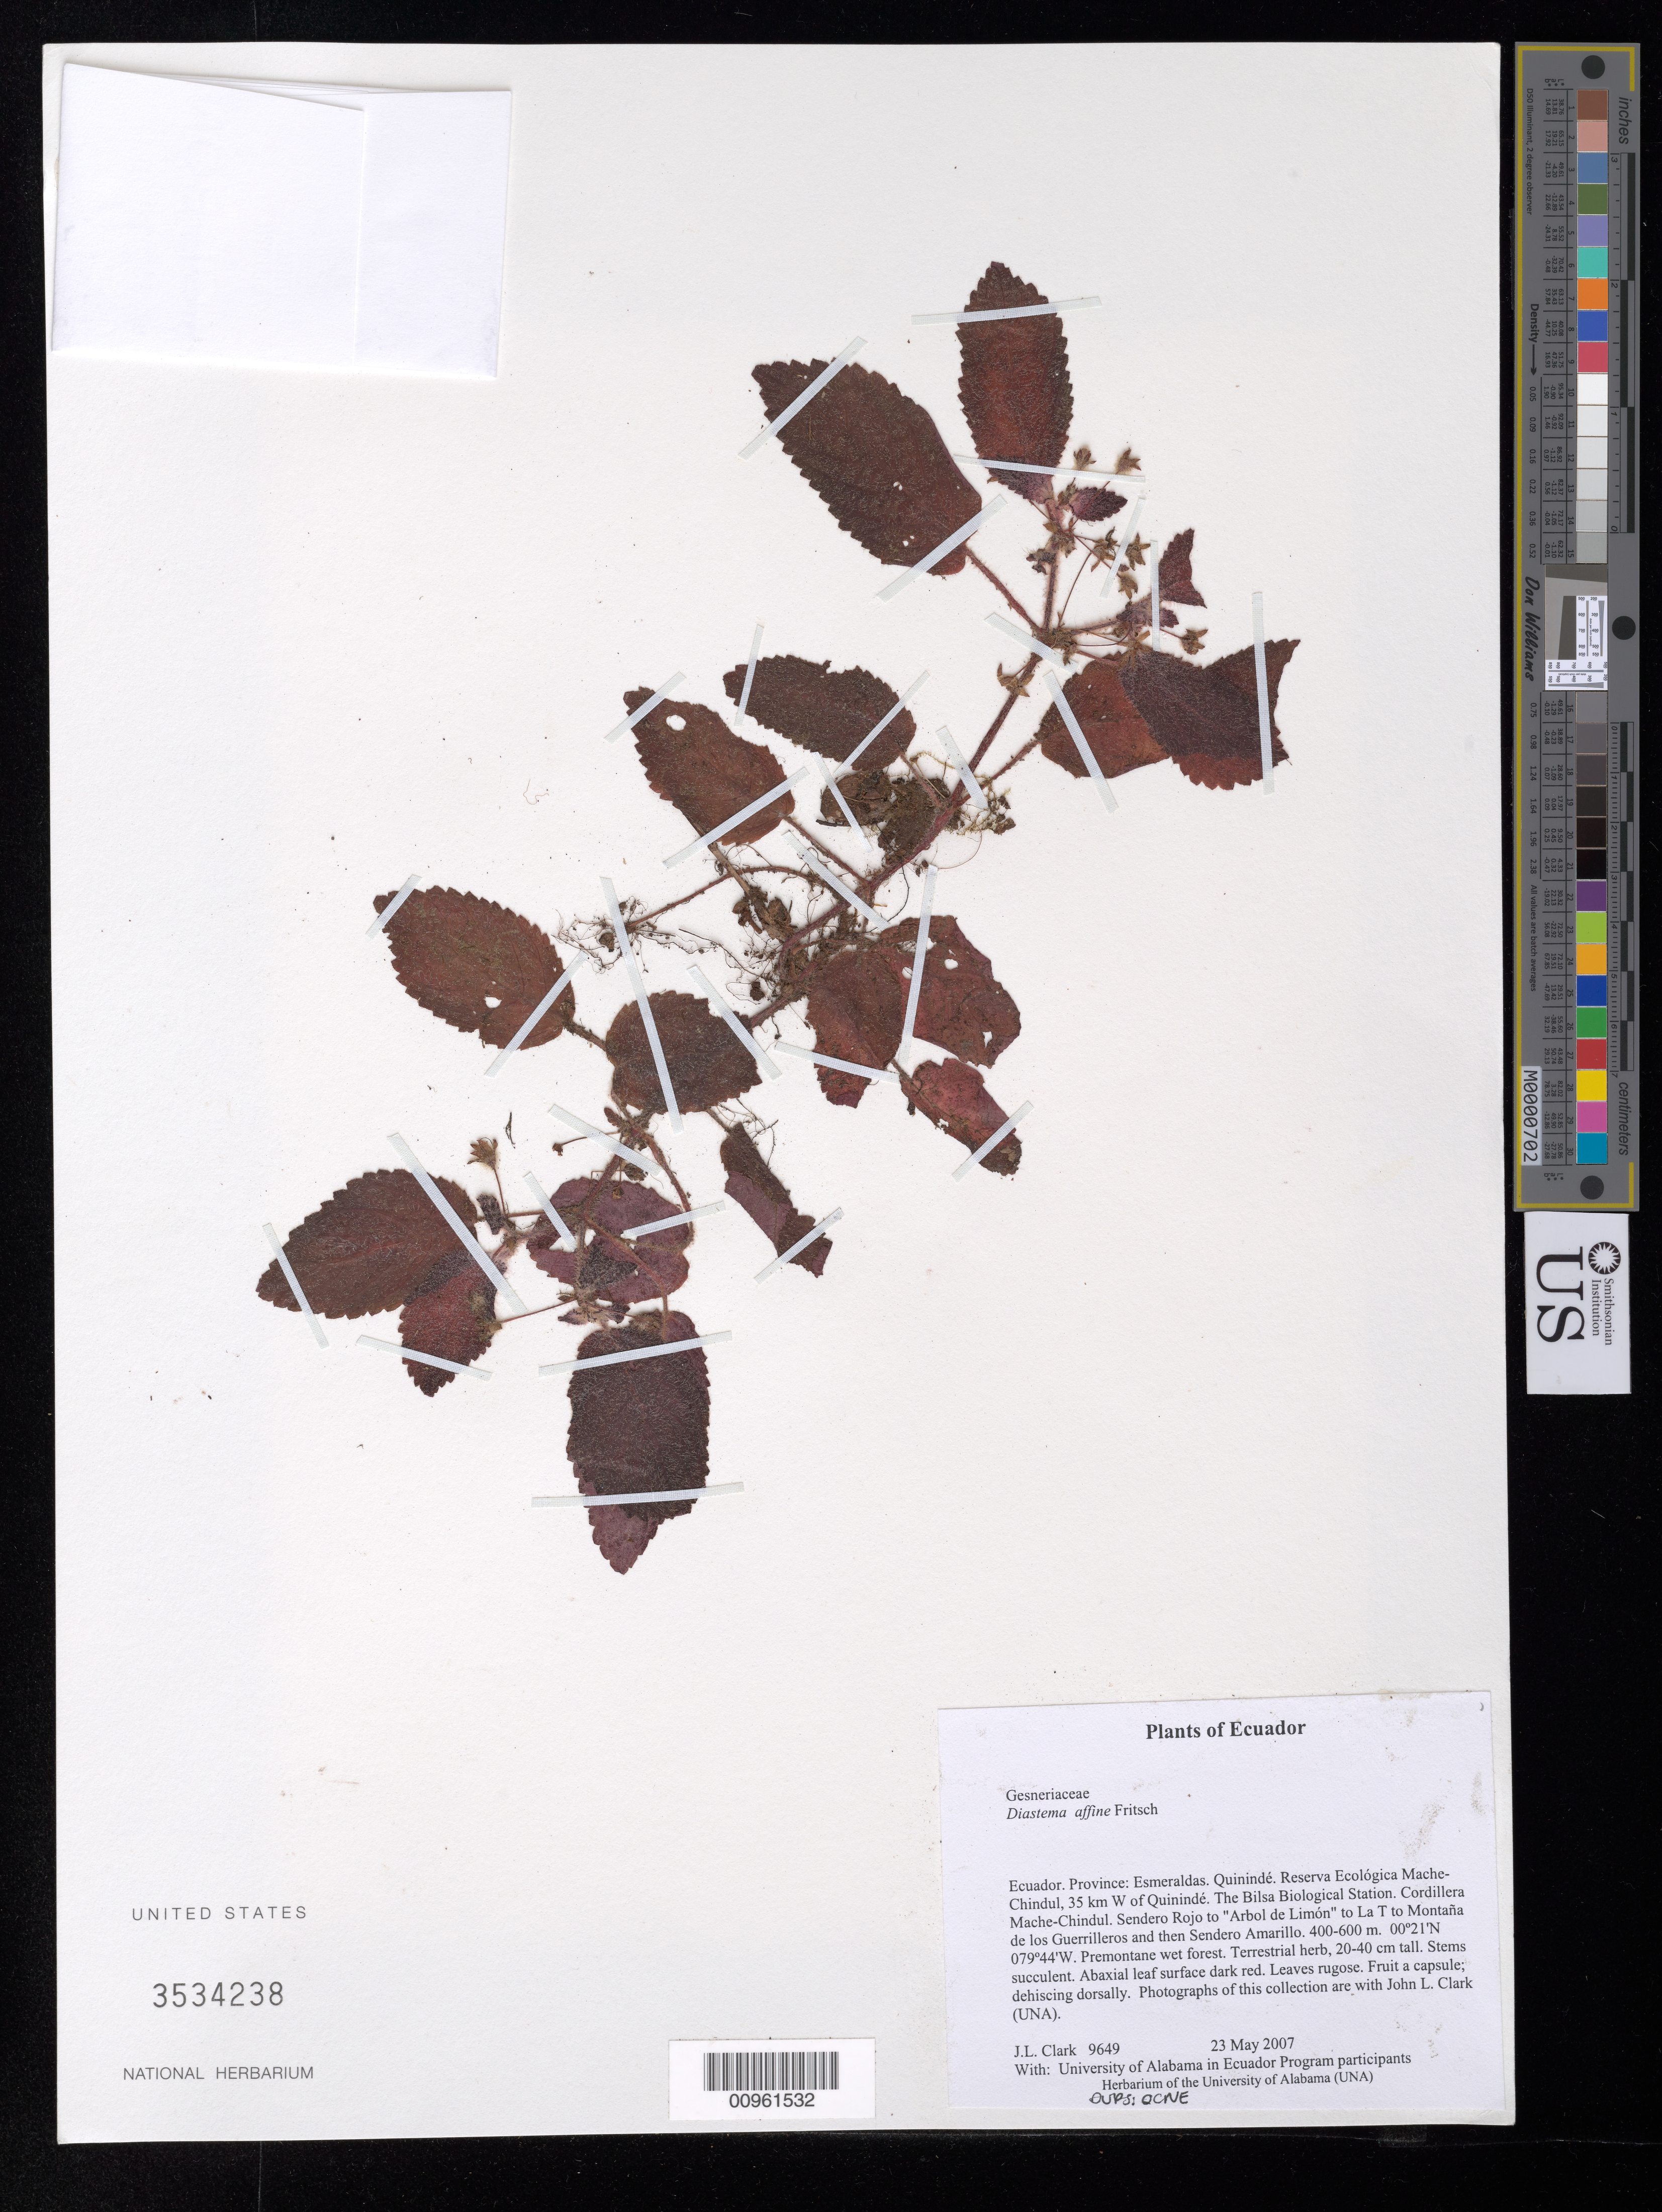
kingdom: Plantae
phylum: Tracheophyta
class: Magnoliopsida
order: Lamiales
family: Gesneriaceae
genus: Diastema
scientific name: Diastema affine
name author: Fritsch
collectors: J. L. Clark & University of Alabama in Ecuador Program participants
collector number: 9649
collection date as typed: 23 May 2007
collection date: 2007-05-23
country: Ecuador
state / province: Esmeraldas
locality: Quinindé. Reserva Ecológica Mache-Chindul, 35 km W of Quinindé. The Bilsa Biological Station. Cordillera Mache-Chindul. Sendero Rojo to "Arbol de Limón" to La T to Montaña de los Guerrilleros and then Sendero Amarillo.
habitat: Premontane wet forest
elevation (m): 400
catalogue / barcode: US 3534238